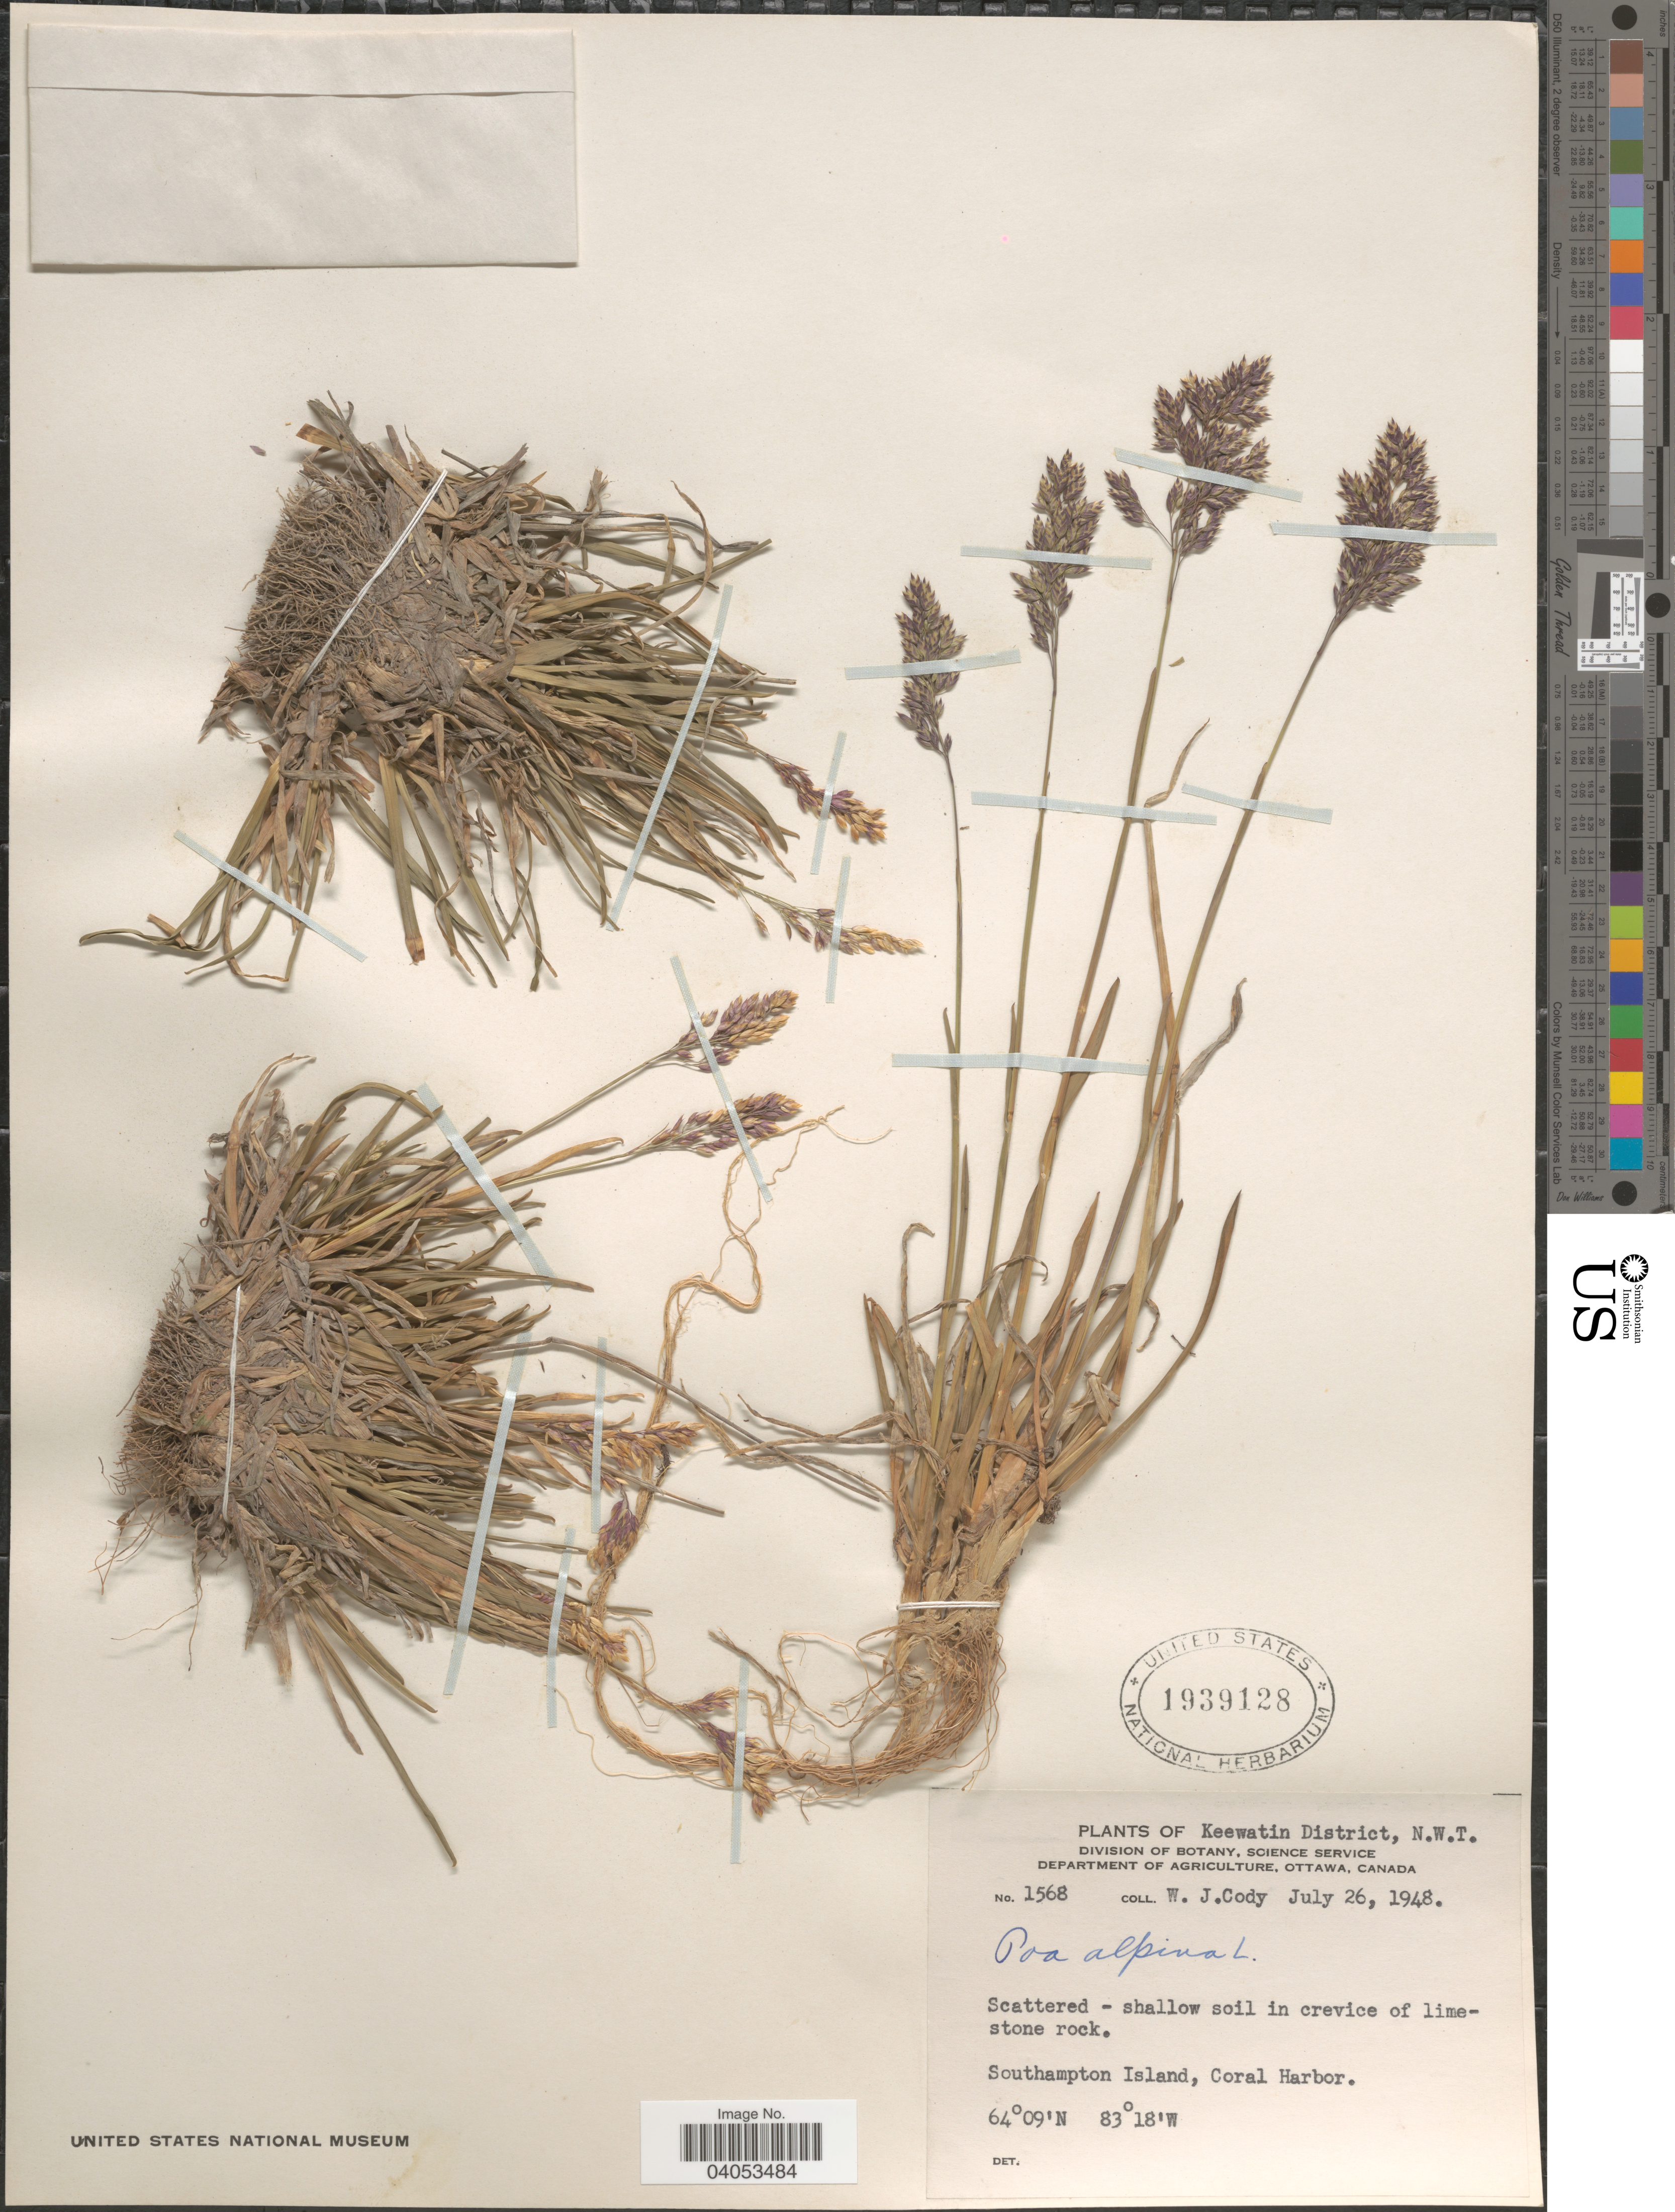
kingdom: Plantae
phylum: Tracheophyta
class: Liliopsida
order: Poales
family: Poaceae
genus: Poa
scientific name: Poa alpina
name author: L.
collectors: W. Cody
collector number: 1568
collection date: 1948-07-26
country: Canada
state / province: Northwest Territories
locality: Keewatin District. Southampton Island, Coral Harbor.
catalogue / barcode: US 1939128